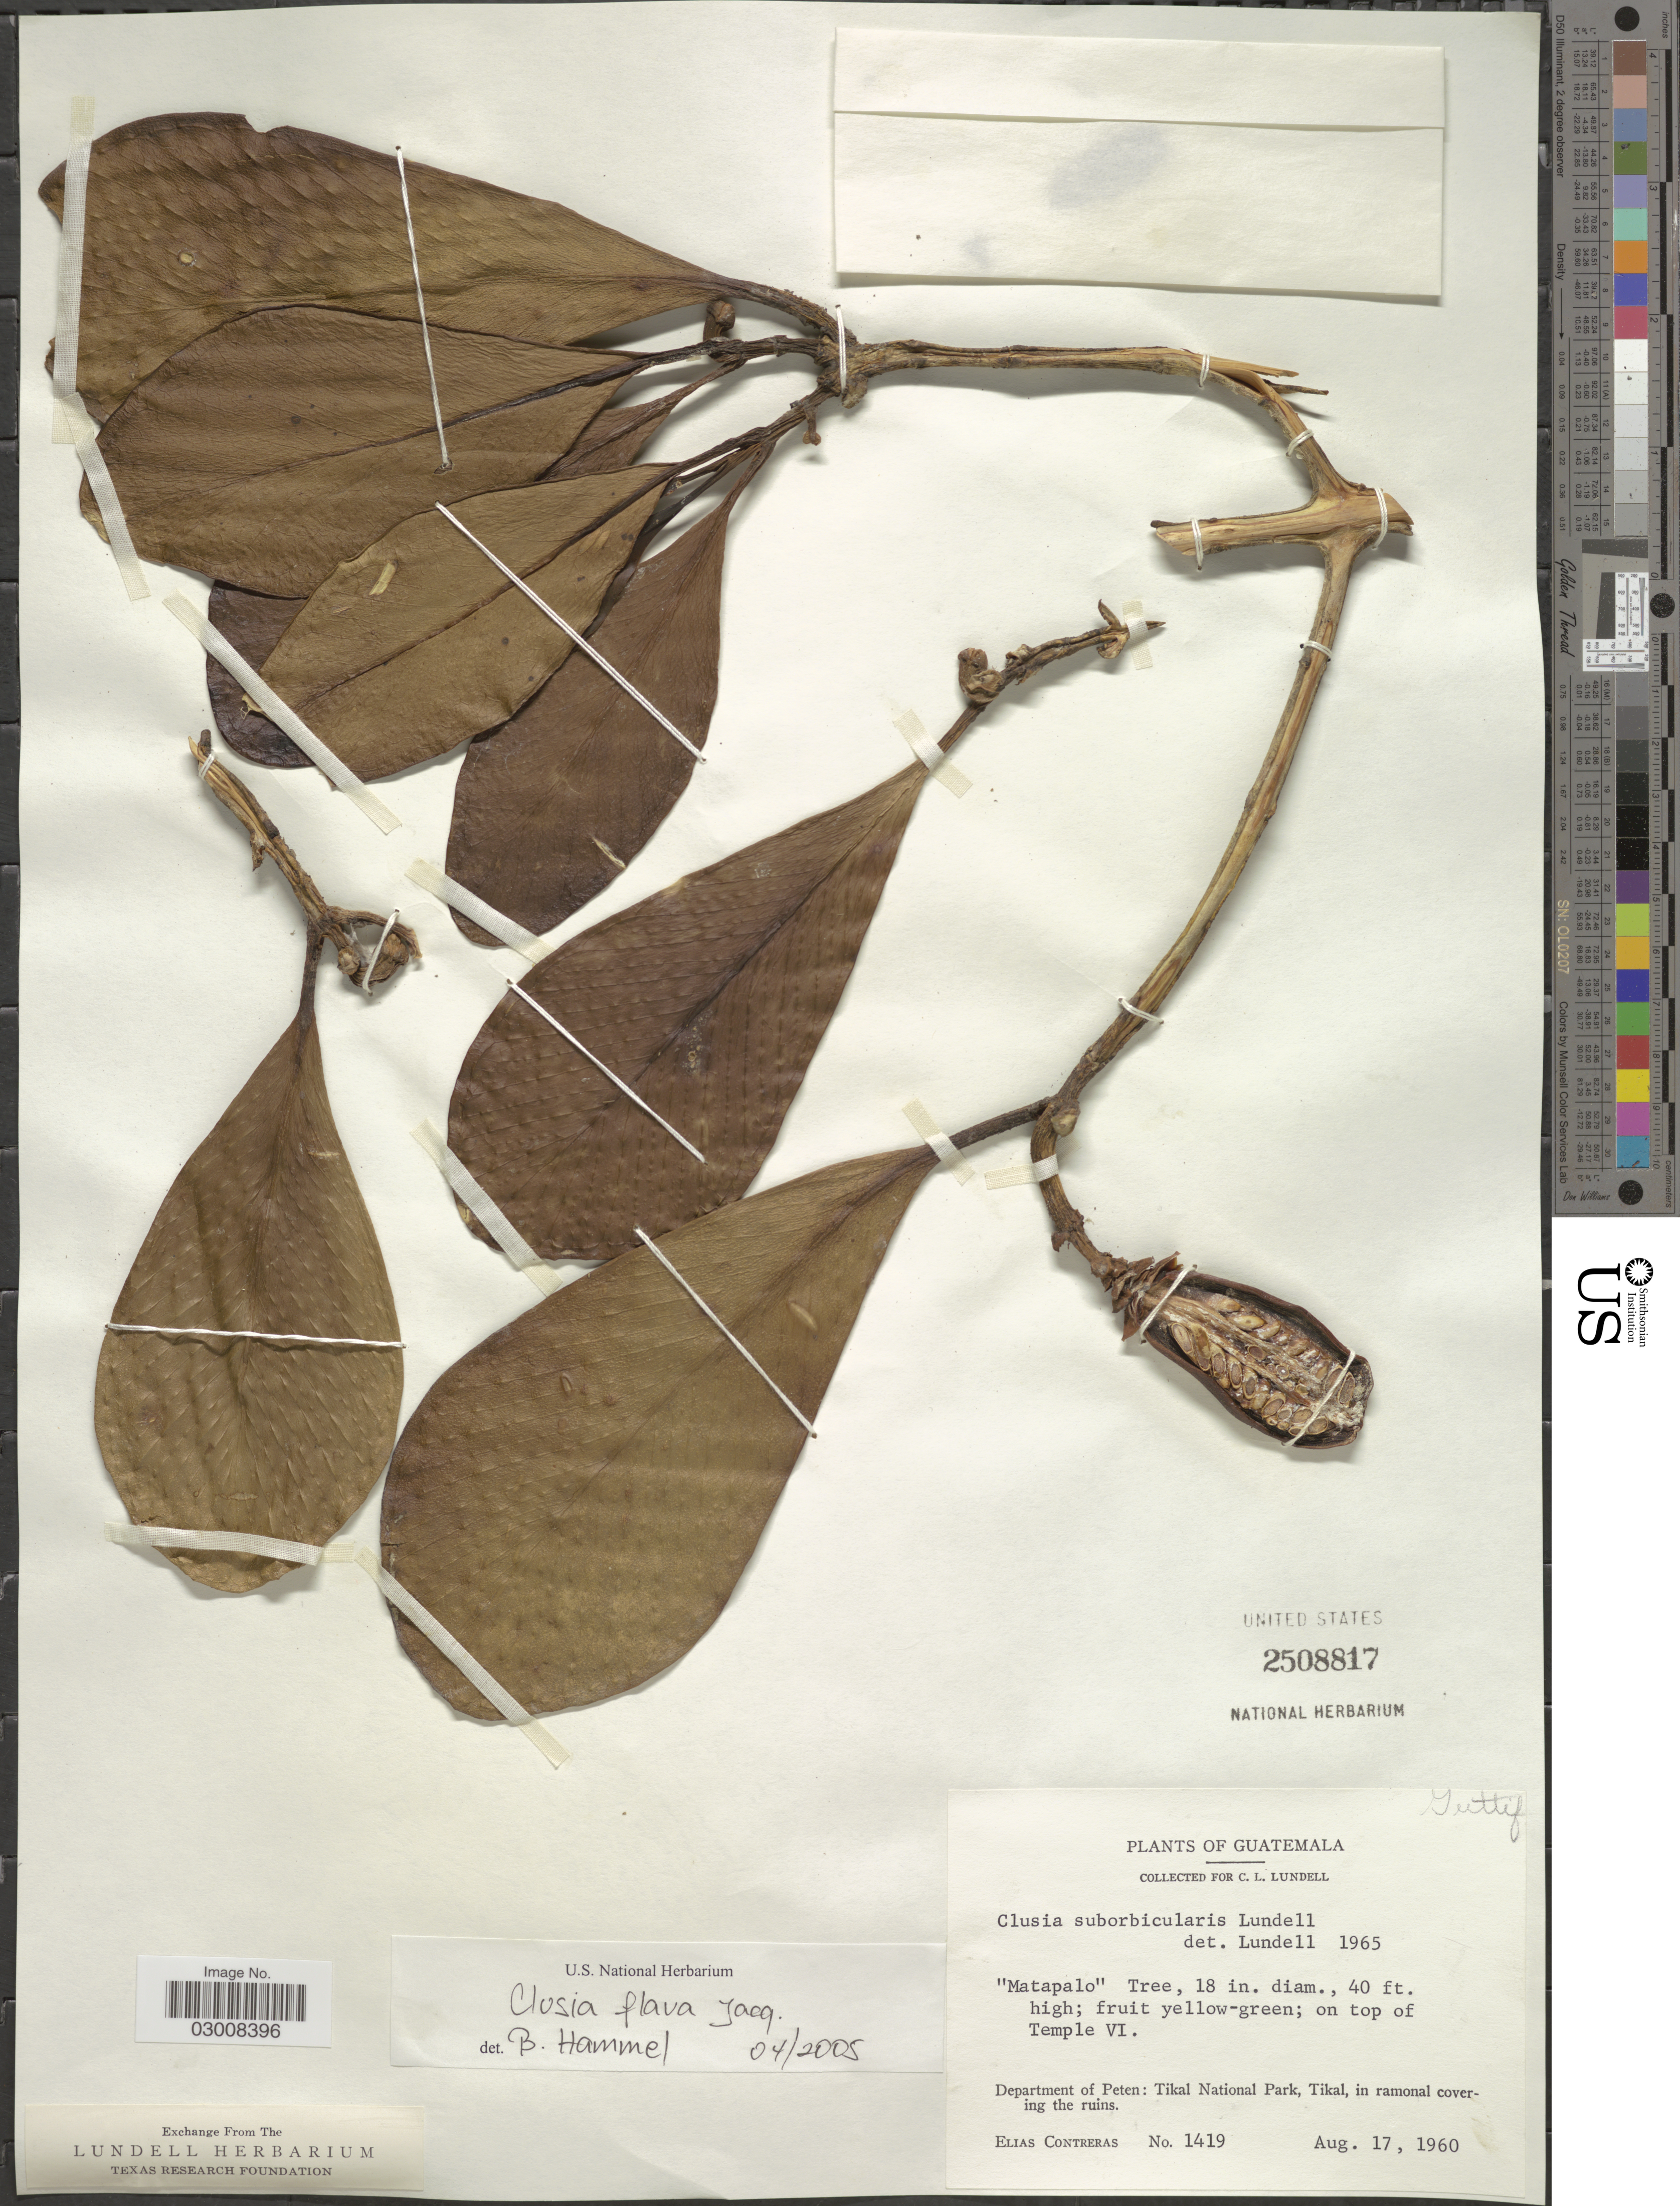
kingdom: Plantae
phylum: Tracheophyta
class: Magnoliopsida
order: Malpighiales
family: Clusiaceae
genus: Clusia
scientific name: Clusia flava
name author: Jacq.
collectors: E. Contreras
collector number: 1419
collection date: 1960-08-17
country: Guatemala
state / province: El Petén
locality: On top of Temple VI., Department of Peten: Tikal National Park, Tikal, in ramonal covering the ruins.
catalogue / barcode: US 2508817